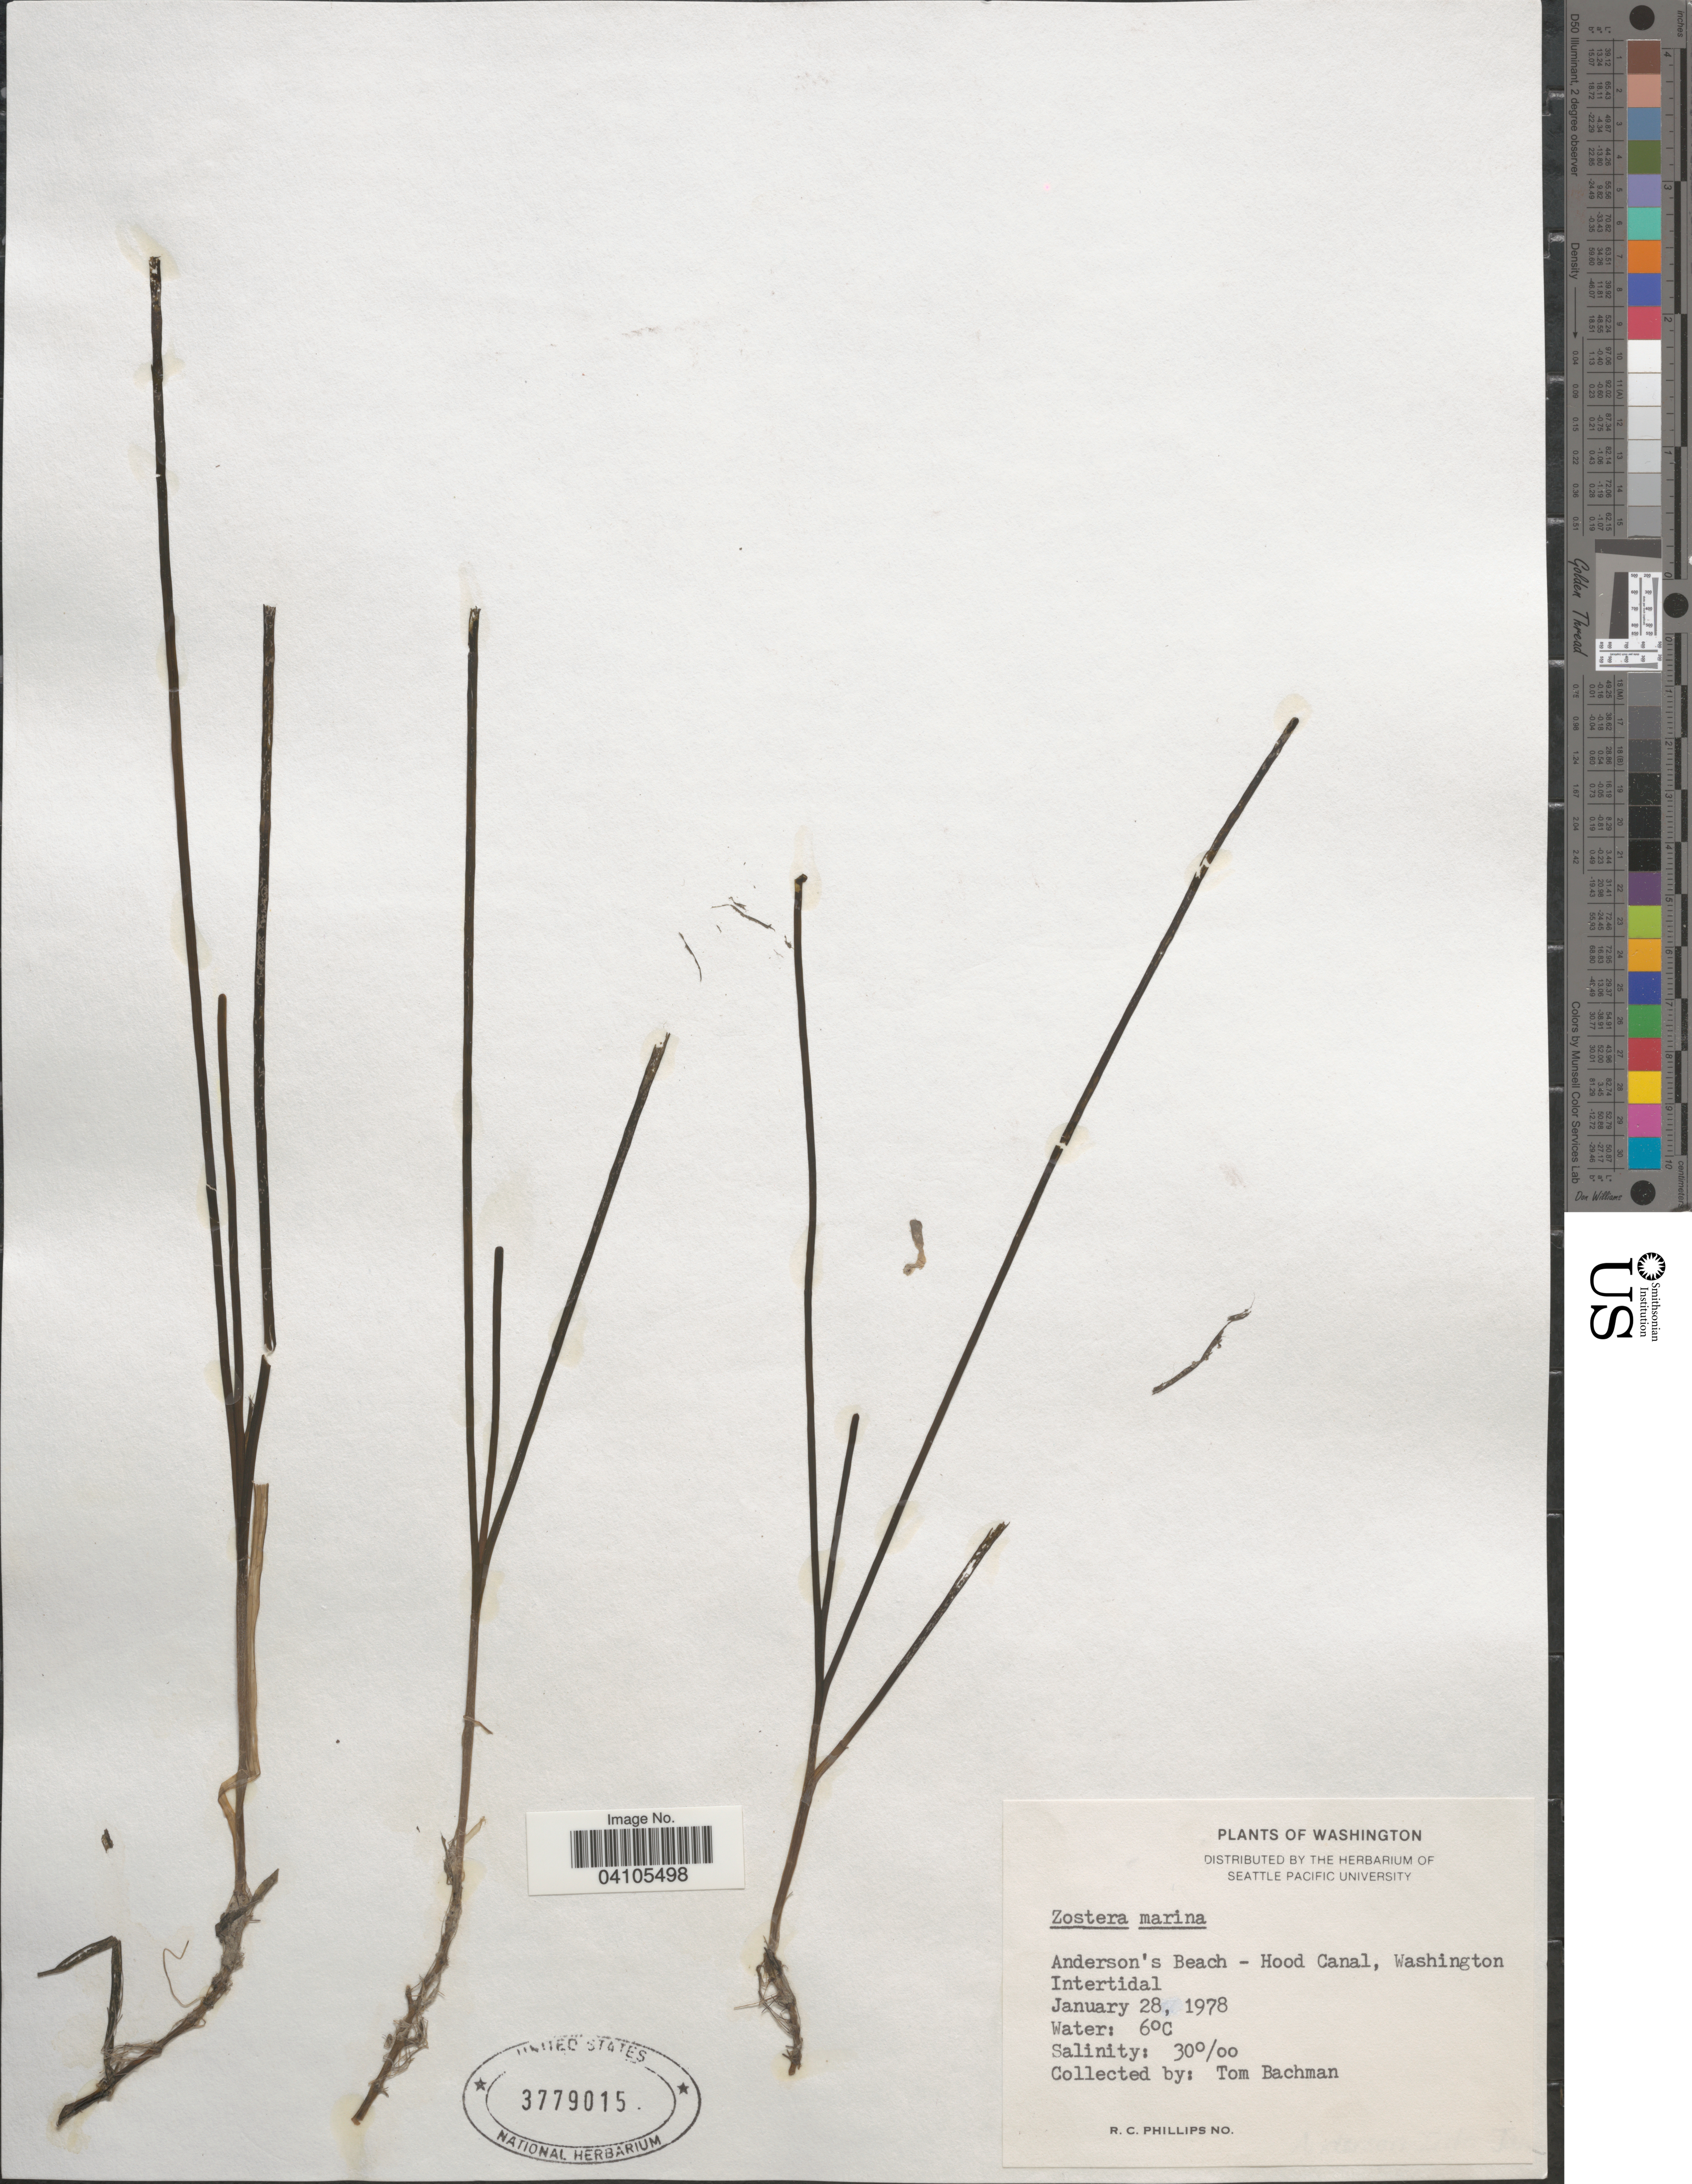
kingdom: Plantae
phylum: Tracheophyta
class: Liliopsida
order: Alismatales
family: Zosteraceae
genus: Zostera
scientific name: Zostera marina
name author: L.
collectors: T. Bachman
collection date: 1978-01-28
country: United States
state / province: Washington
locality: Anderson's Beach - Hood Canal.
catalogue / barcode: US 3779015